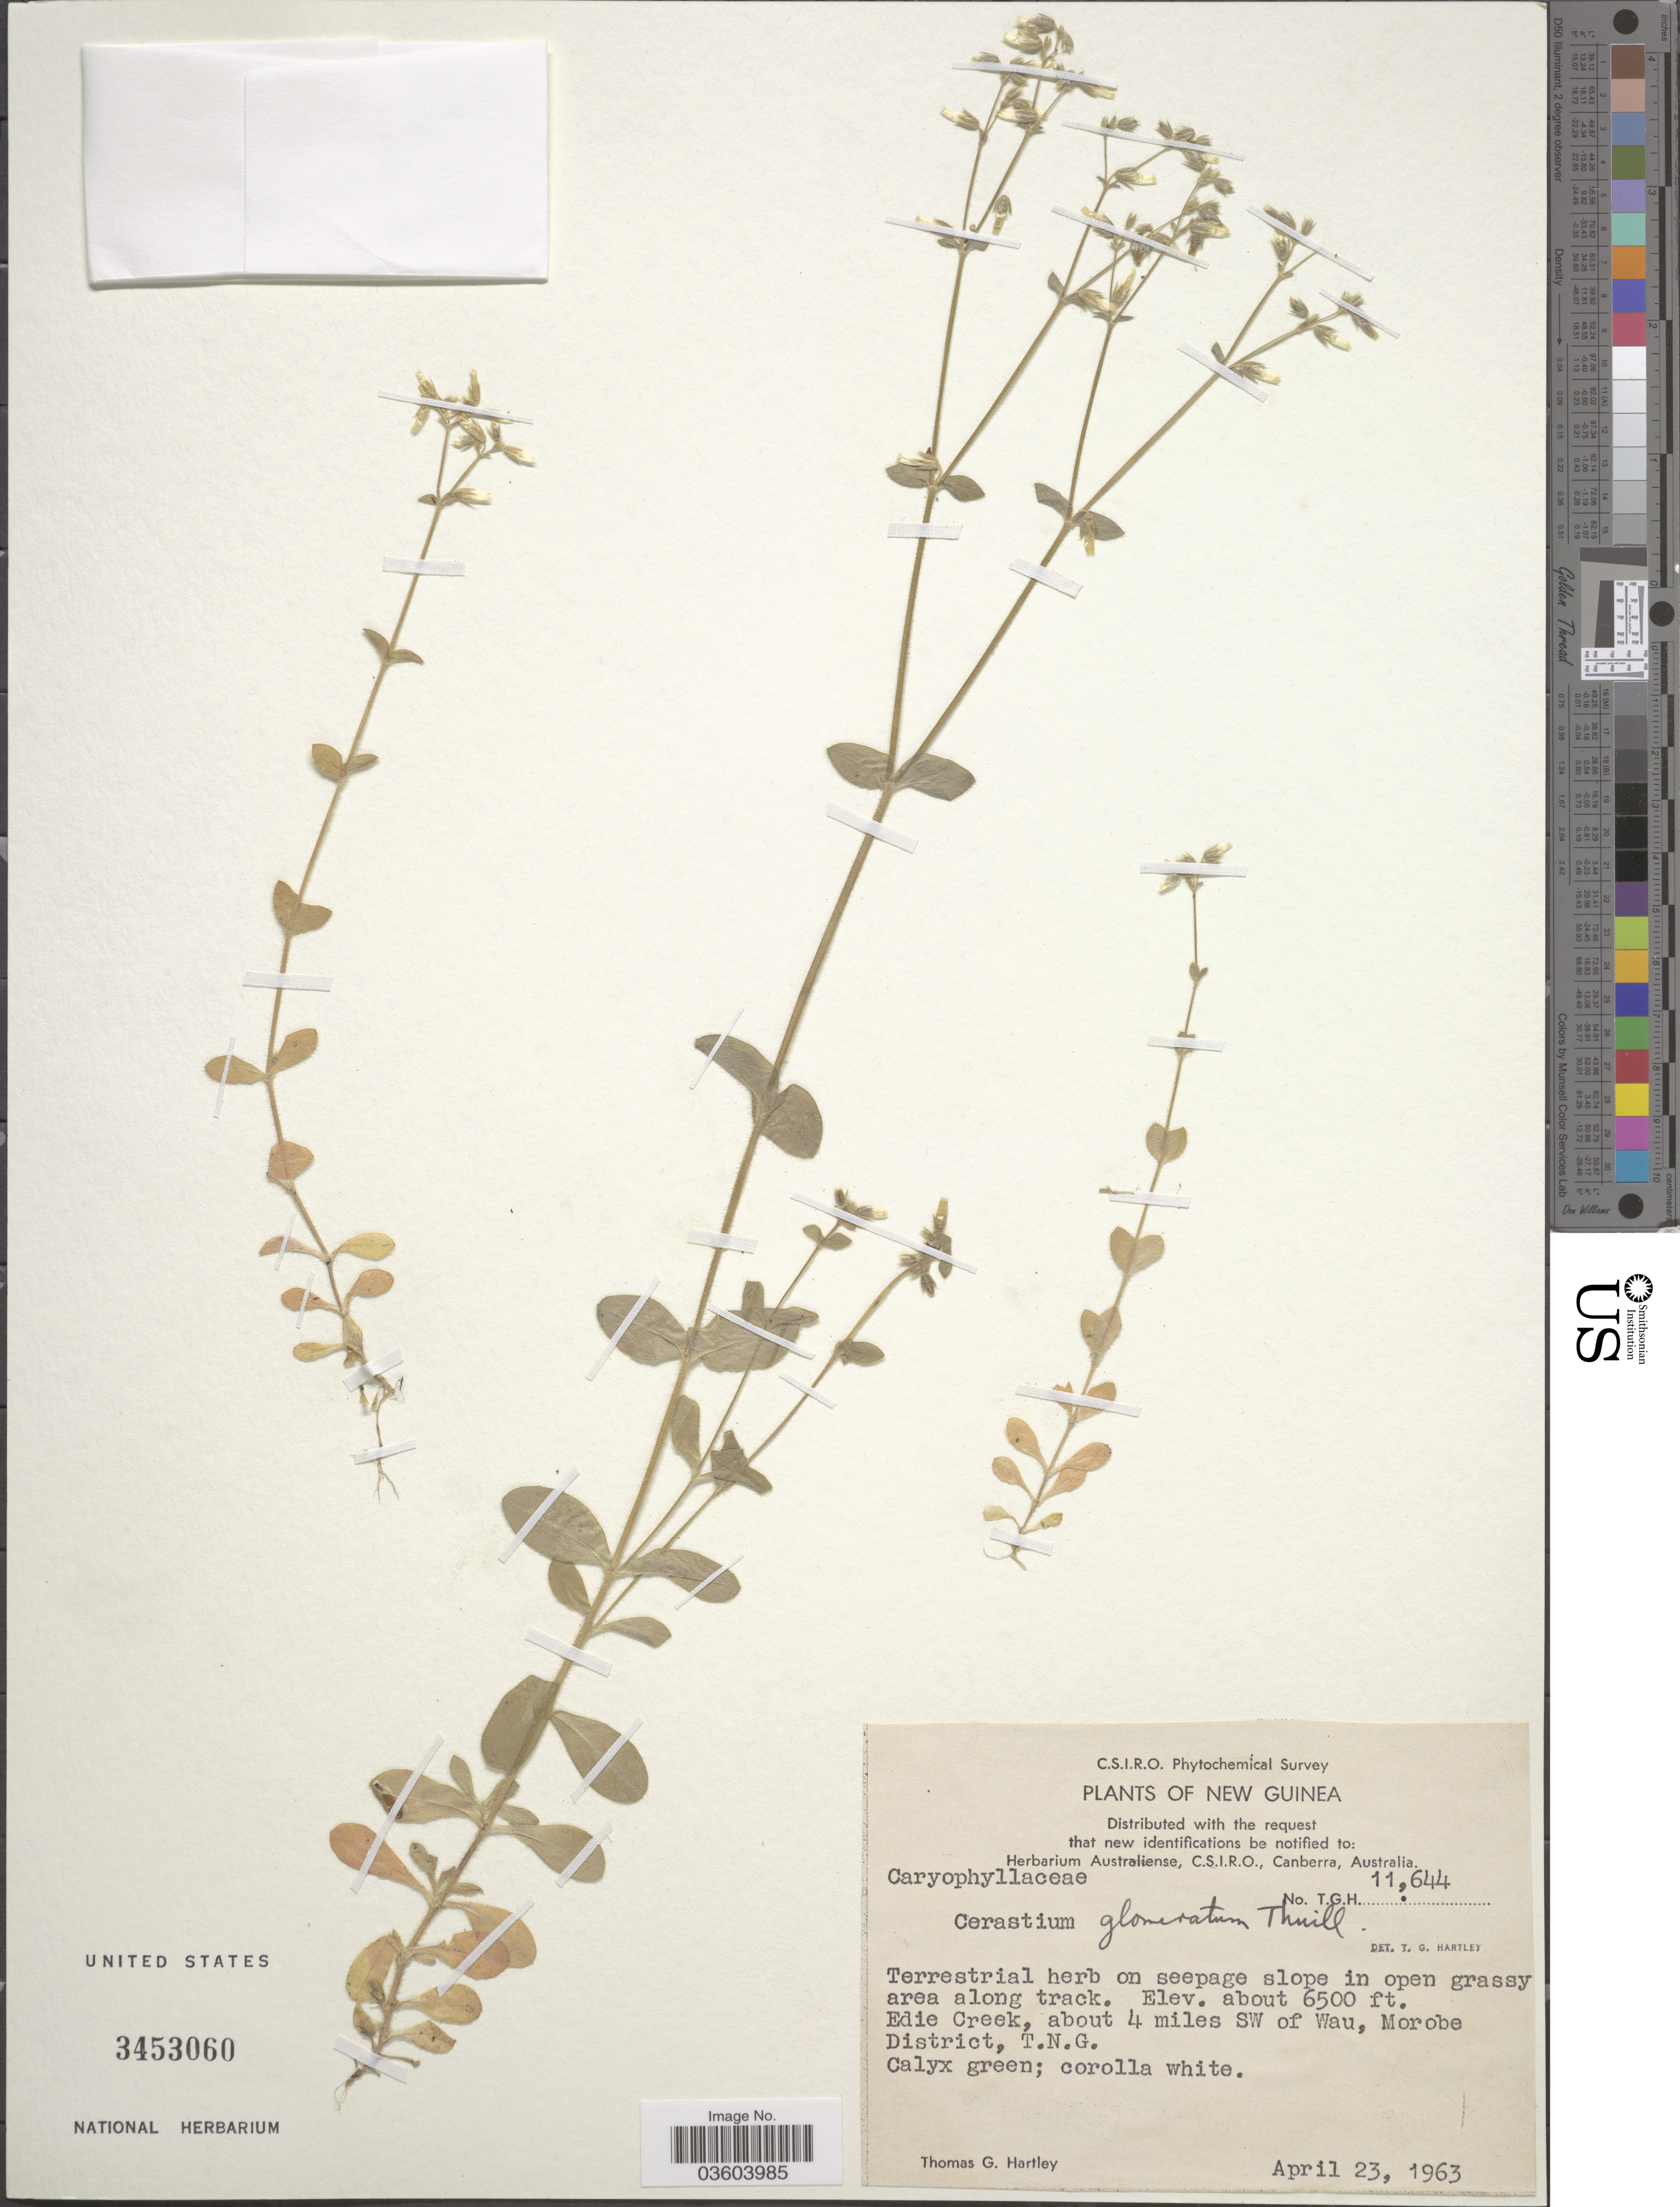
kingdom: Plantae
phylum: Tracheophyta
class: Magnoliopsida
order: Caryophyllales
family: Caryophyllaceae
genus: Cerastium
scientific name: Cerastium glomeratum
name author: Thuill.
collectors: T. G. Hartley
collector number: TGH11644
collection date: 1963-04-23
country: Papua New Guinea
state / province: Morobe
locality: Edie Creek, about 4 miles SW of Wau, Morobe District, T.N.G.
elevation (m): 1981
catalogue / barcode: US 3453060